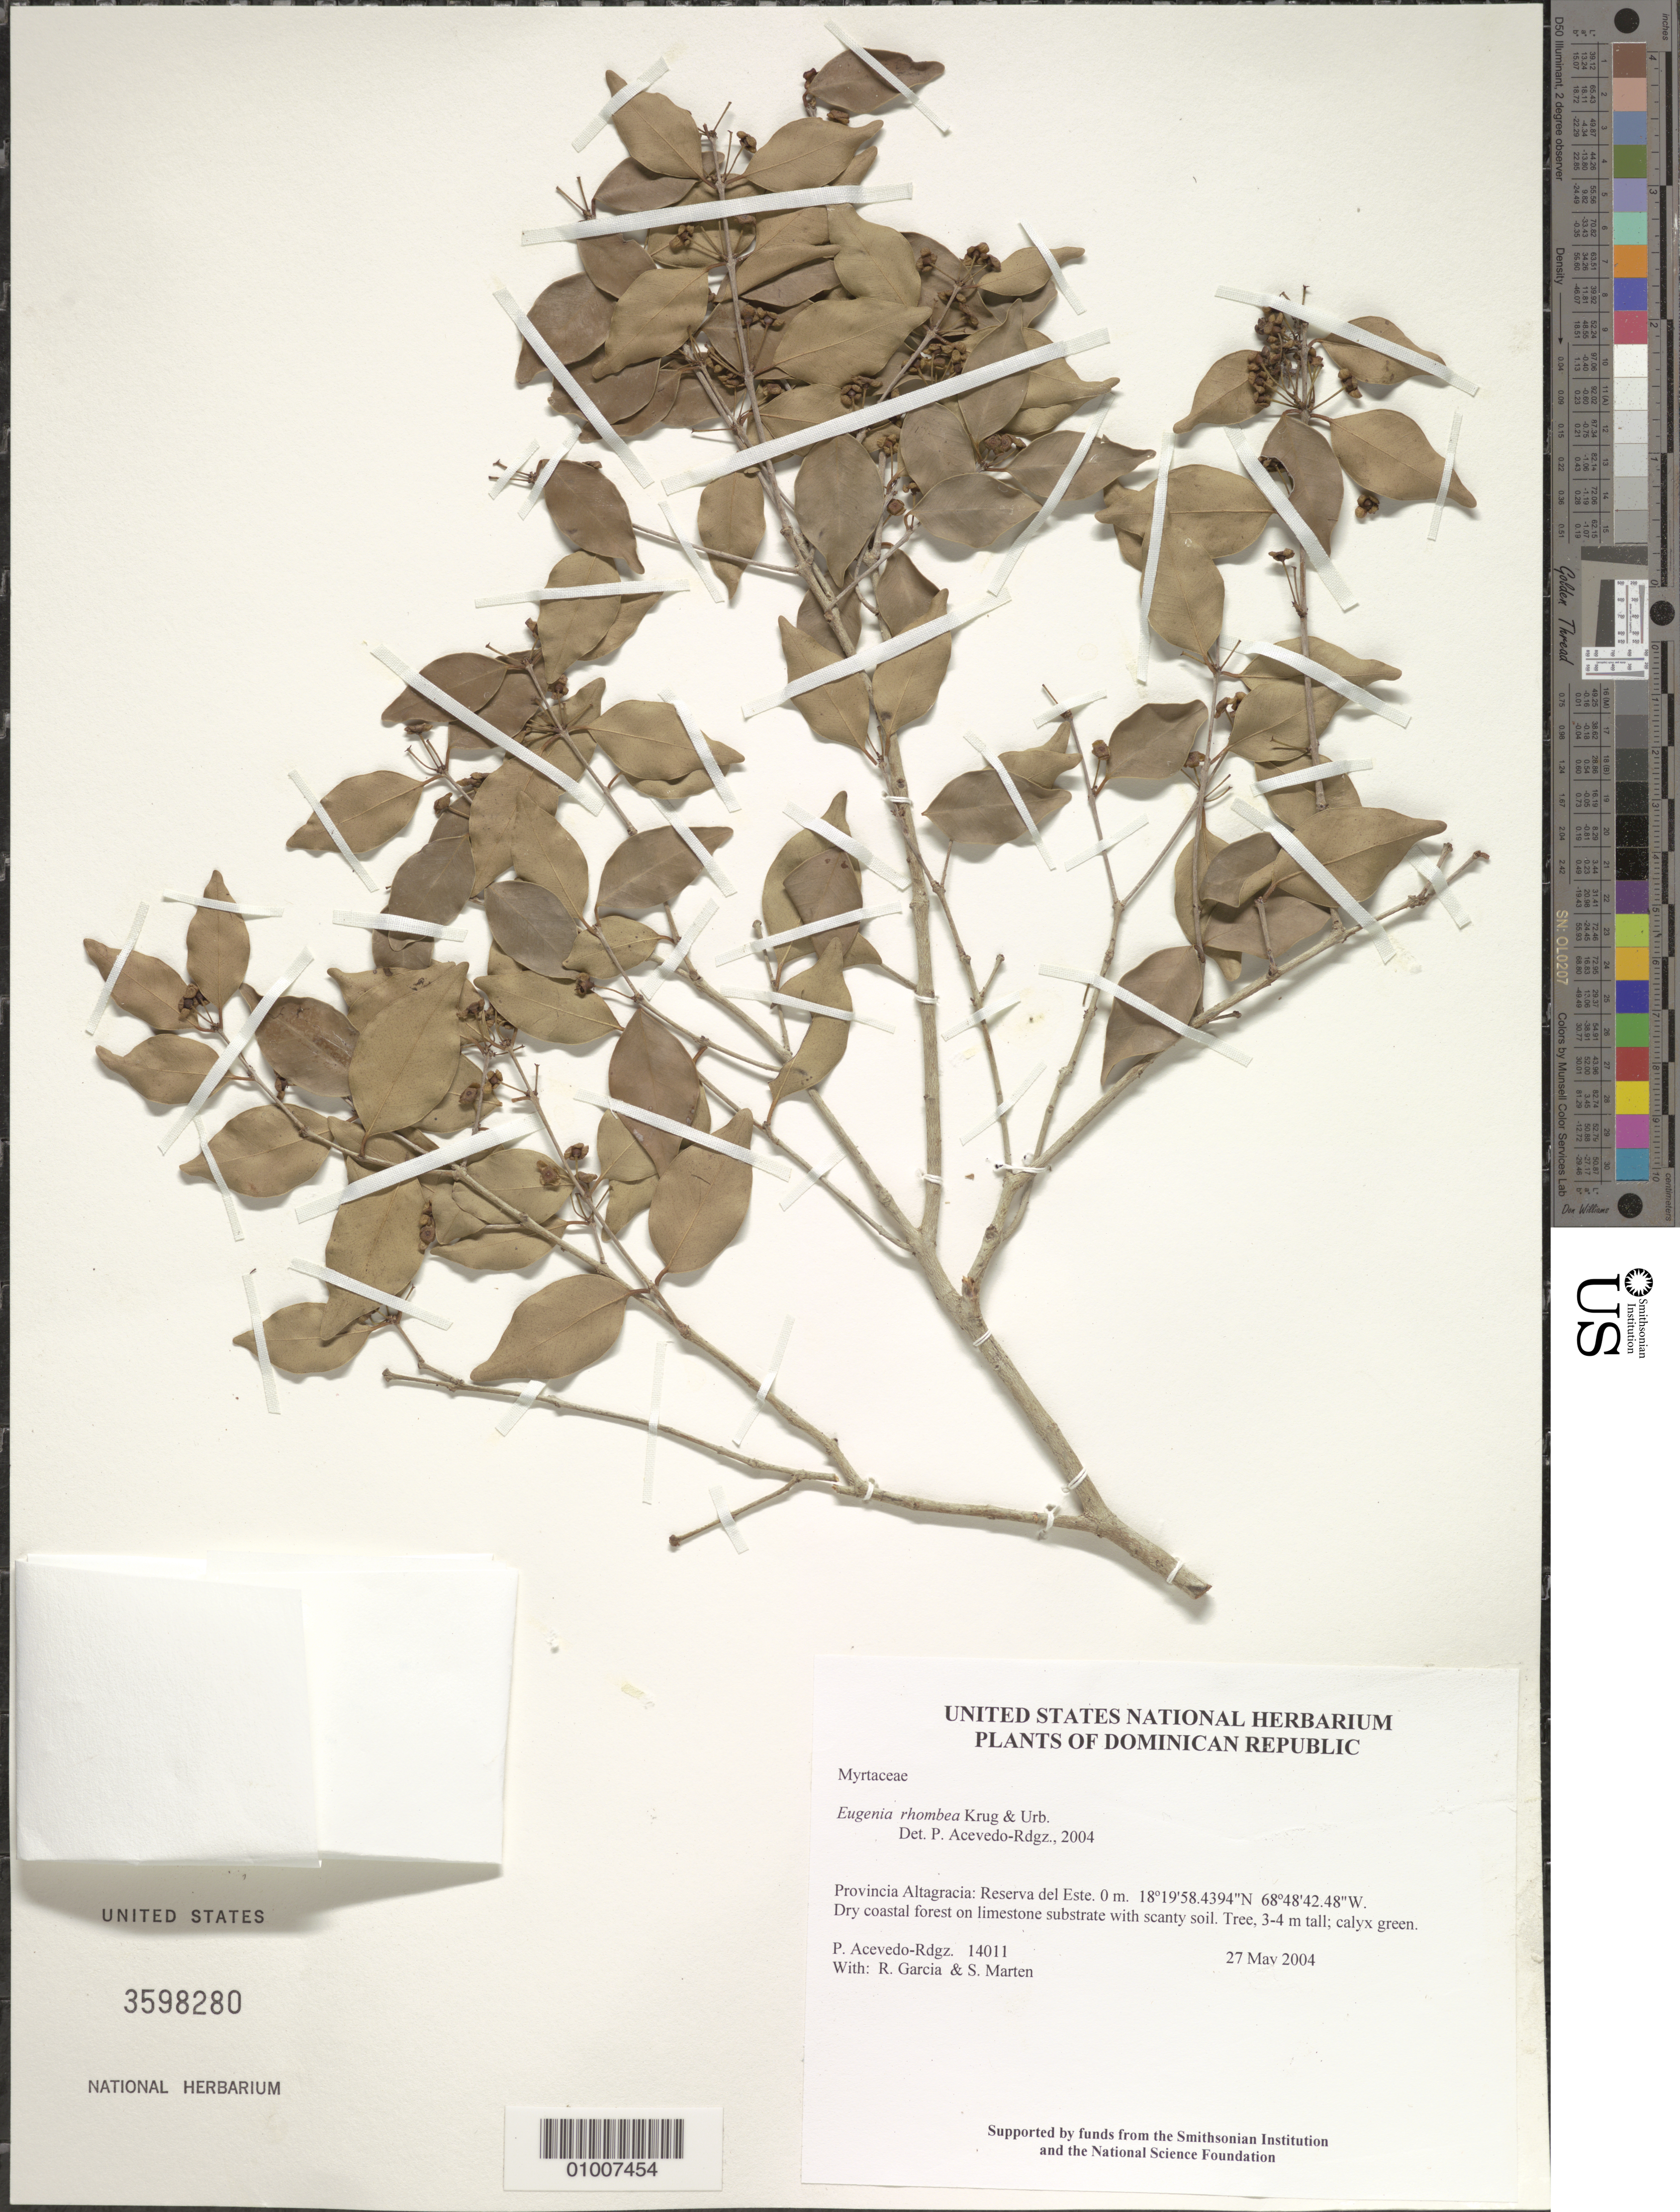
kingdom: Plantae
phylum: Tracheophyta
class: Magnoliopsida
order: Myrtales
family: Myrtaceae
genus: Eugenia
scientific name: Eugenia rhombea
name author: (O. Berg) Krug & Urb.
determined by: Acevedo-Rodríguez, P., (BOT), Smithsonian Institution - National Museum of Natural History (UNITED STATES)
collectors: P. Acevedo-Rodr., R. G. García & S. Marten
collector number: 14011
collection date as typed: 27 May 2004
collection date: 2004-05-27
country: Dominican Republic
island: Hispaniola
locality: Provincia Altagracia: Reserva del Este.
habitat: Dry coastal forest on limestone substrate with scanty soil.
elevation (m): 0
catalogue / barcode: US 3598280